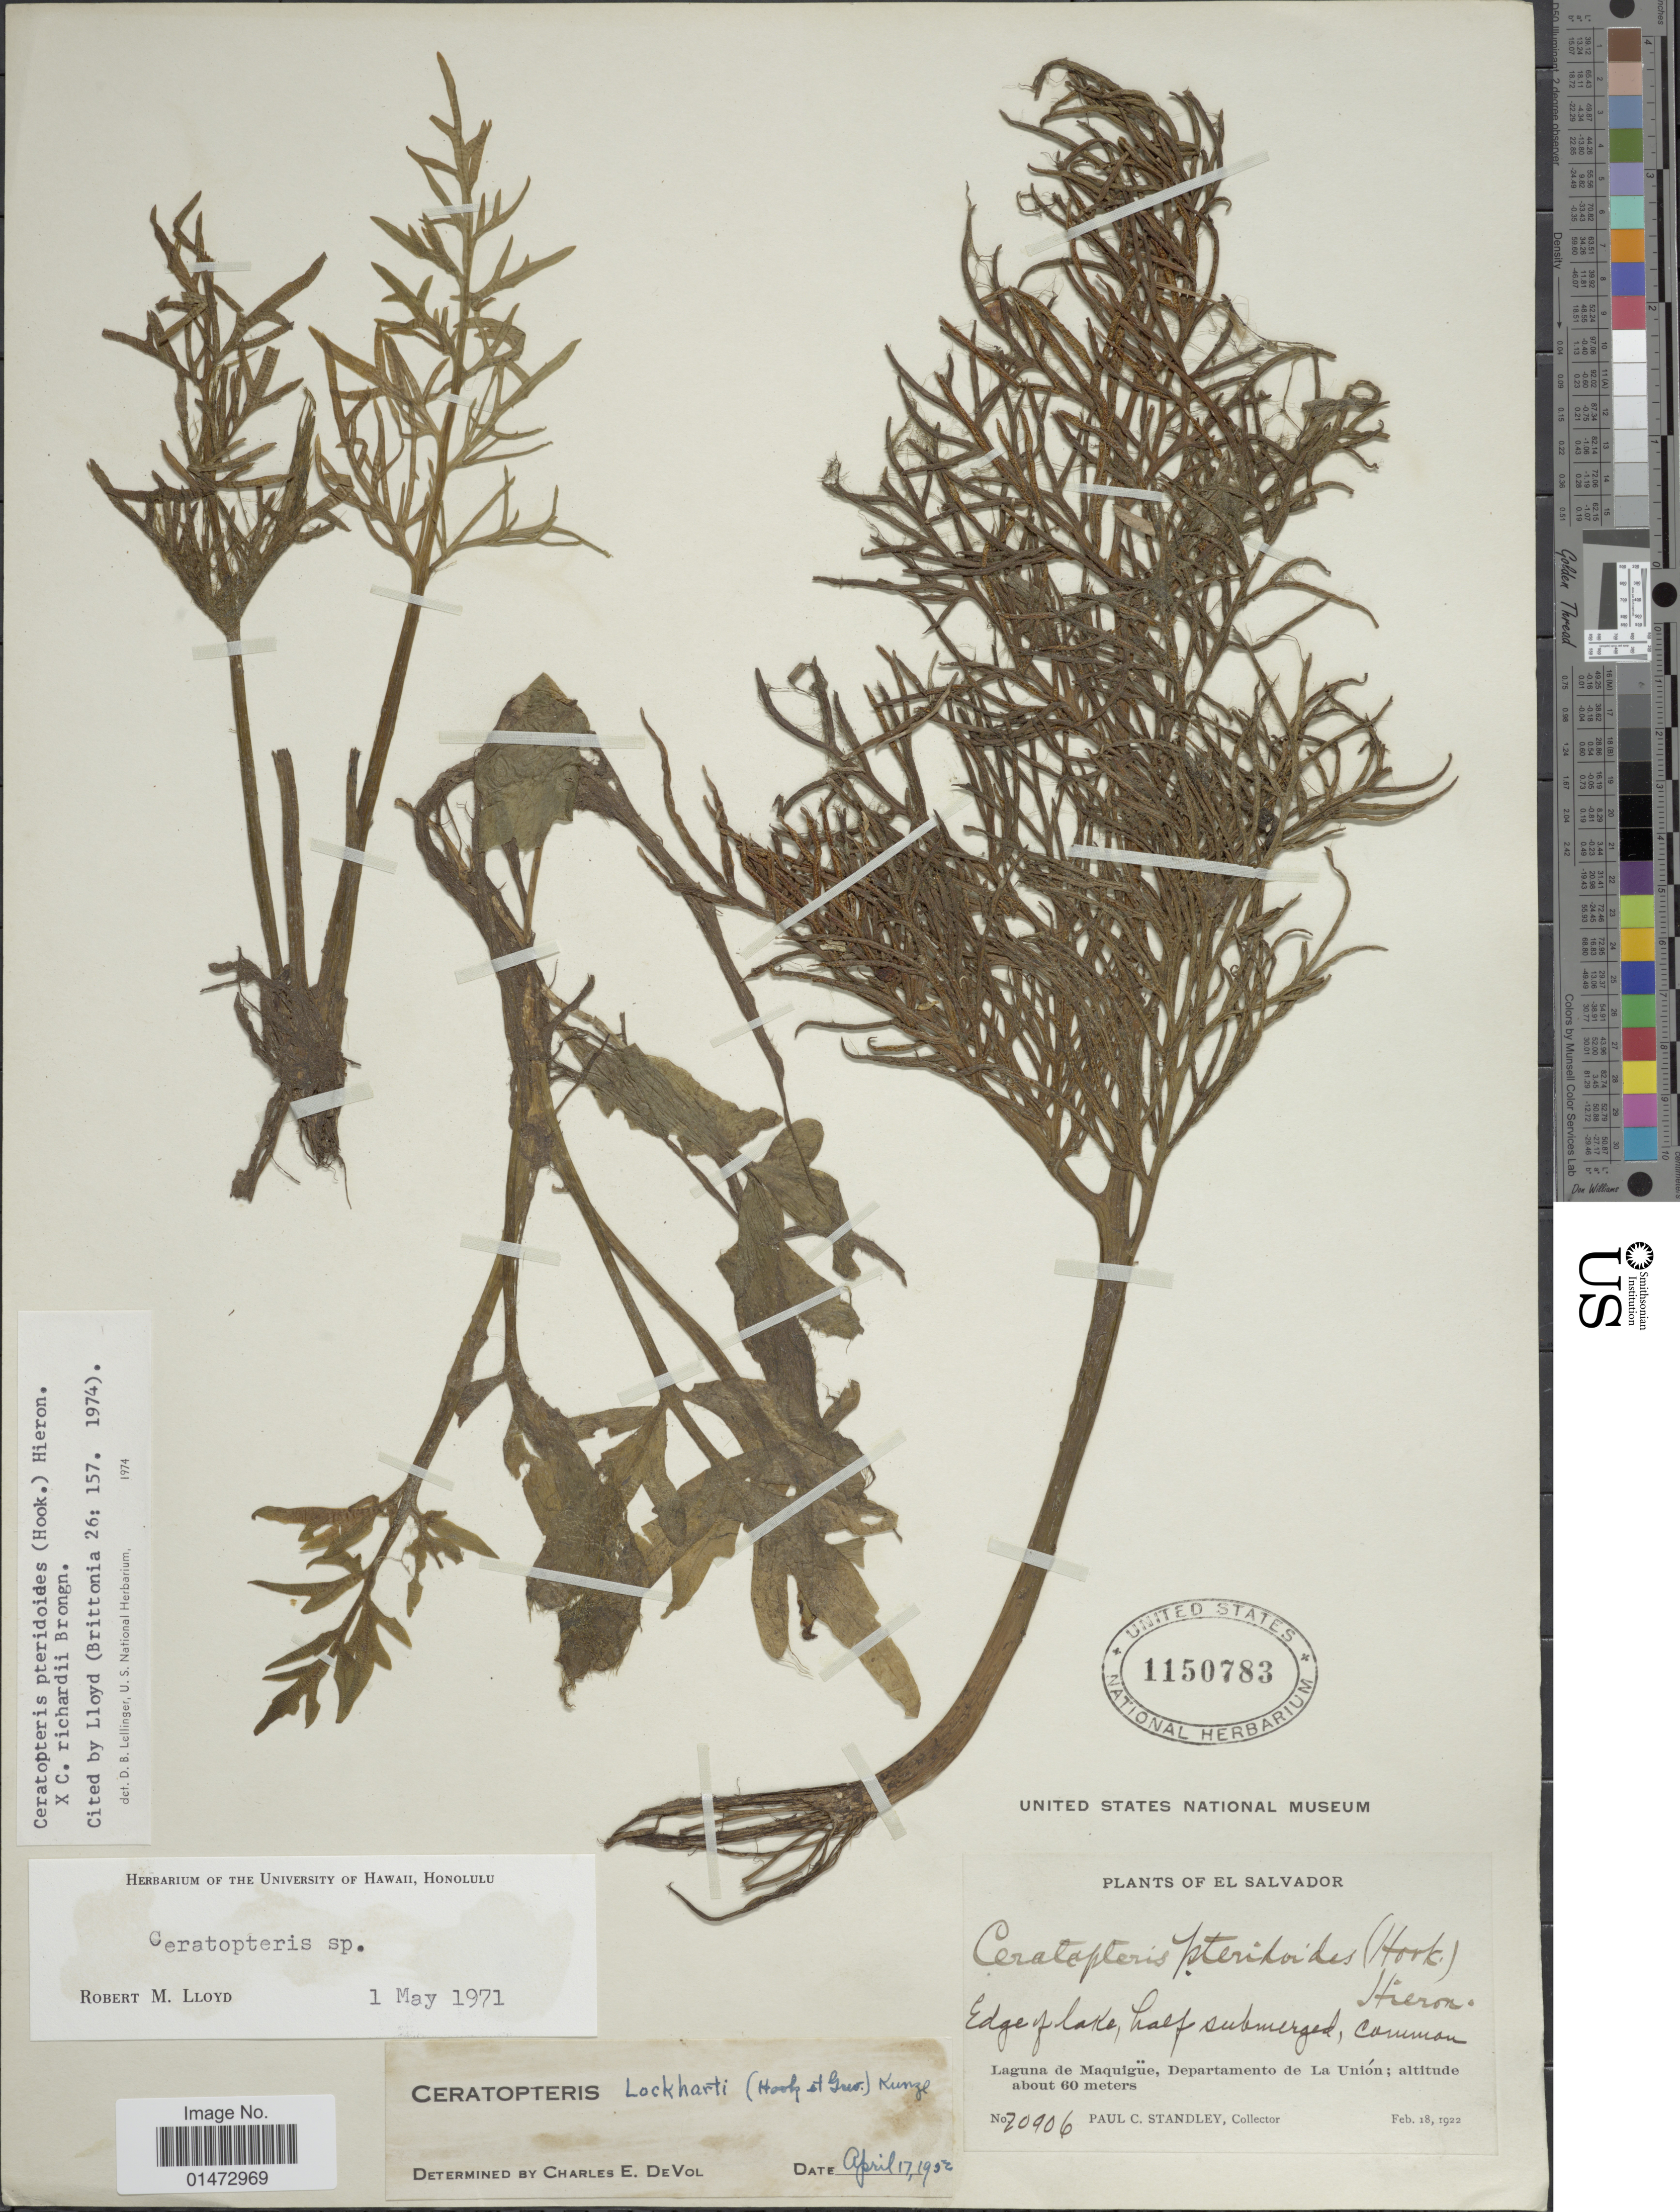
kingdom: Plantae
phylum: Tracheophyta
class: Polypodiopsida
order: Polypodiales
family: Pteridaceae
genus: Ceratopteris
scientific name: Ceratopteris pteridoides x C. richardii Brongn.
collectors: P. C. Standley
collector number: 20906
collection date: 1922-02-18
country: El Salvador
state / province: La Union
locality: Edge of lake, half submerged, common. Laguna de Maquigüe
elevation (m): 60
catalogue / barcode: US 1150783